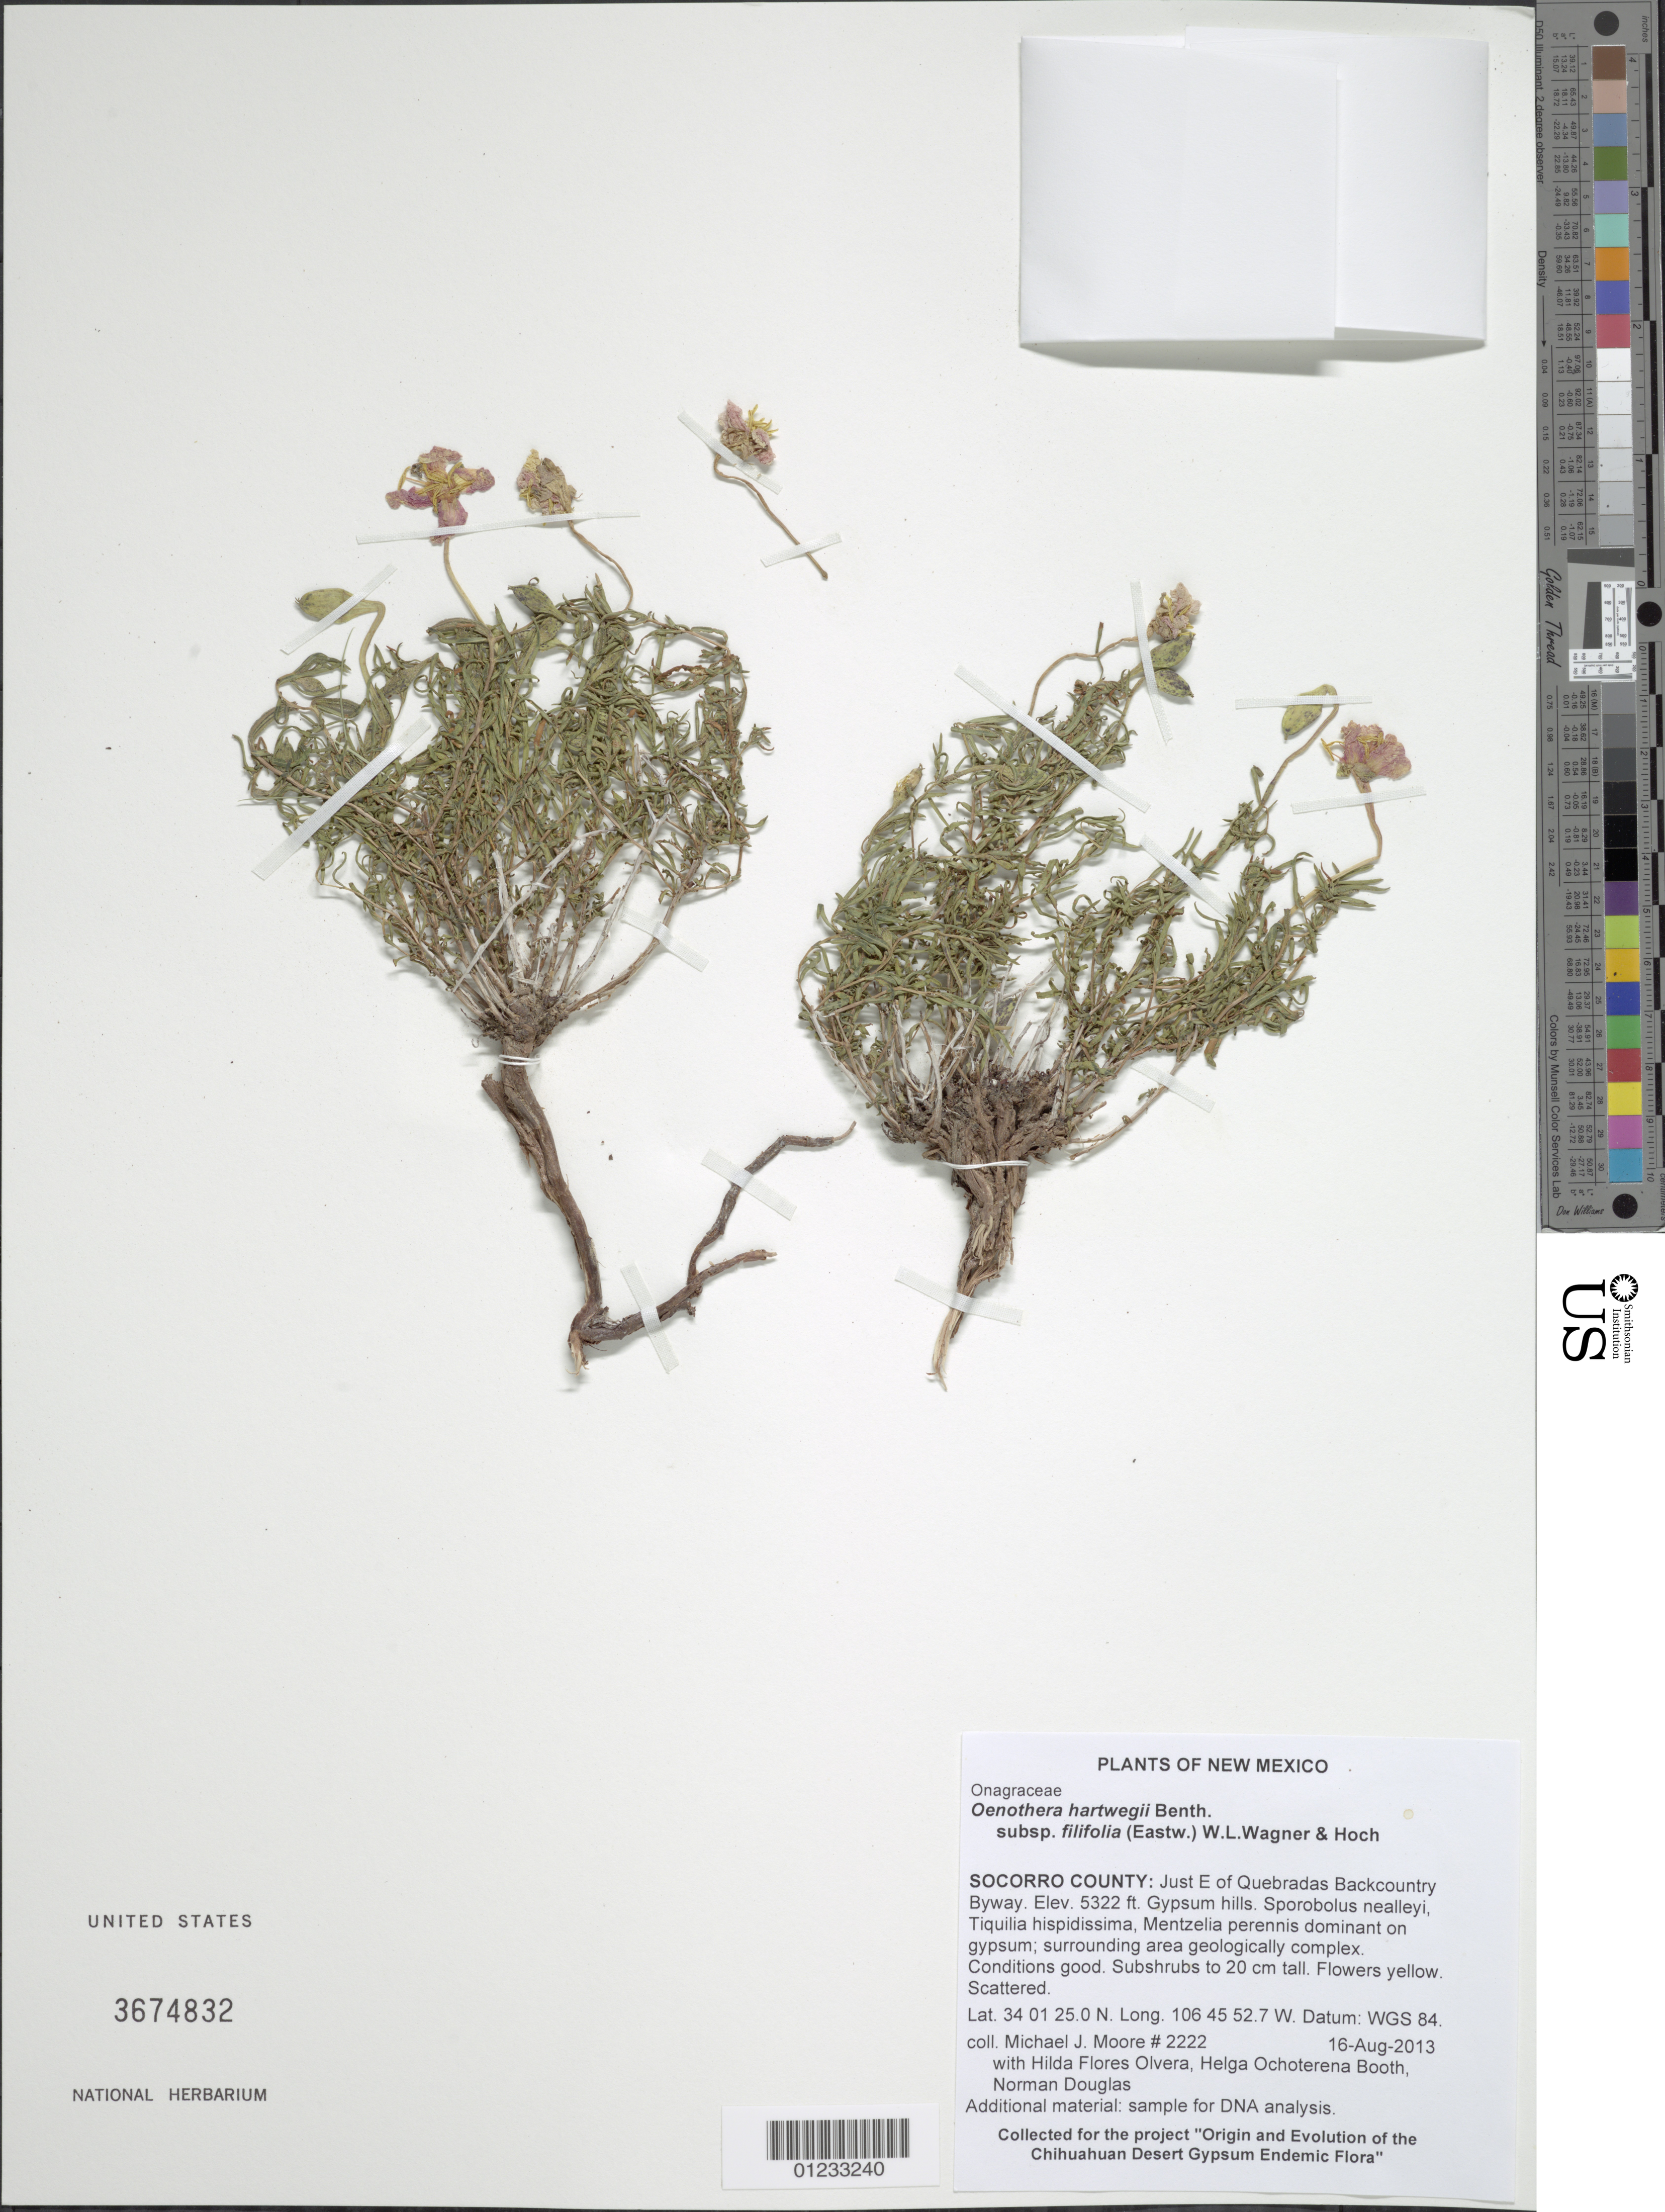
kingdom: Plantae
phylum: Tracheophyta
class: Magnoliopsida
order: Myrtales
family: Onagraceae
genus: Oenothera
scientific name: Oenothera hartwegii subsp. filifolia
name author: (Eastw.) W.L. Wagner & Hoch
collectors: M. J. Moore, H. Flores Olvera, H. Ochoterena-Booth & N. Douglas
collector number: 2222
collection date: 2009-08-15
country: United States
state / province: New Mexico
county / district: Socorro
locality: Just E of Quebradas Backcountry Byway.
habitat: Gypsum hills. Sporobolus nealleyi, Tiquilia hispidissima, Mentzelia perennis dominant on gypsum; surrounding area geologically complex. Conditions good.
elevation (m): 1622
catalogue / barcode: US 3674832